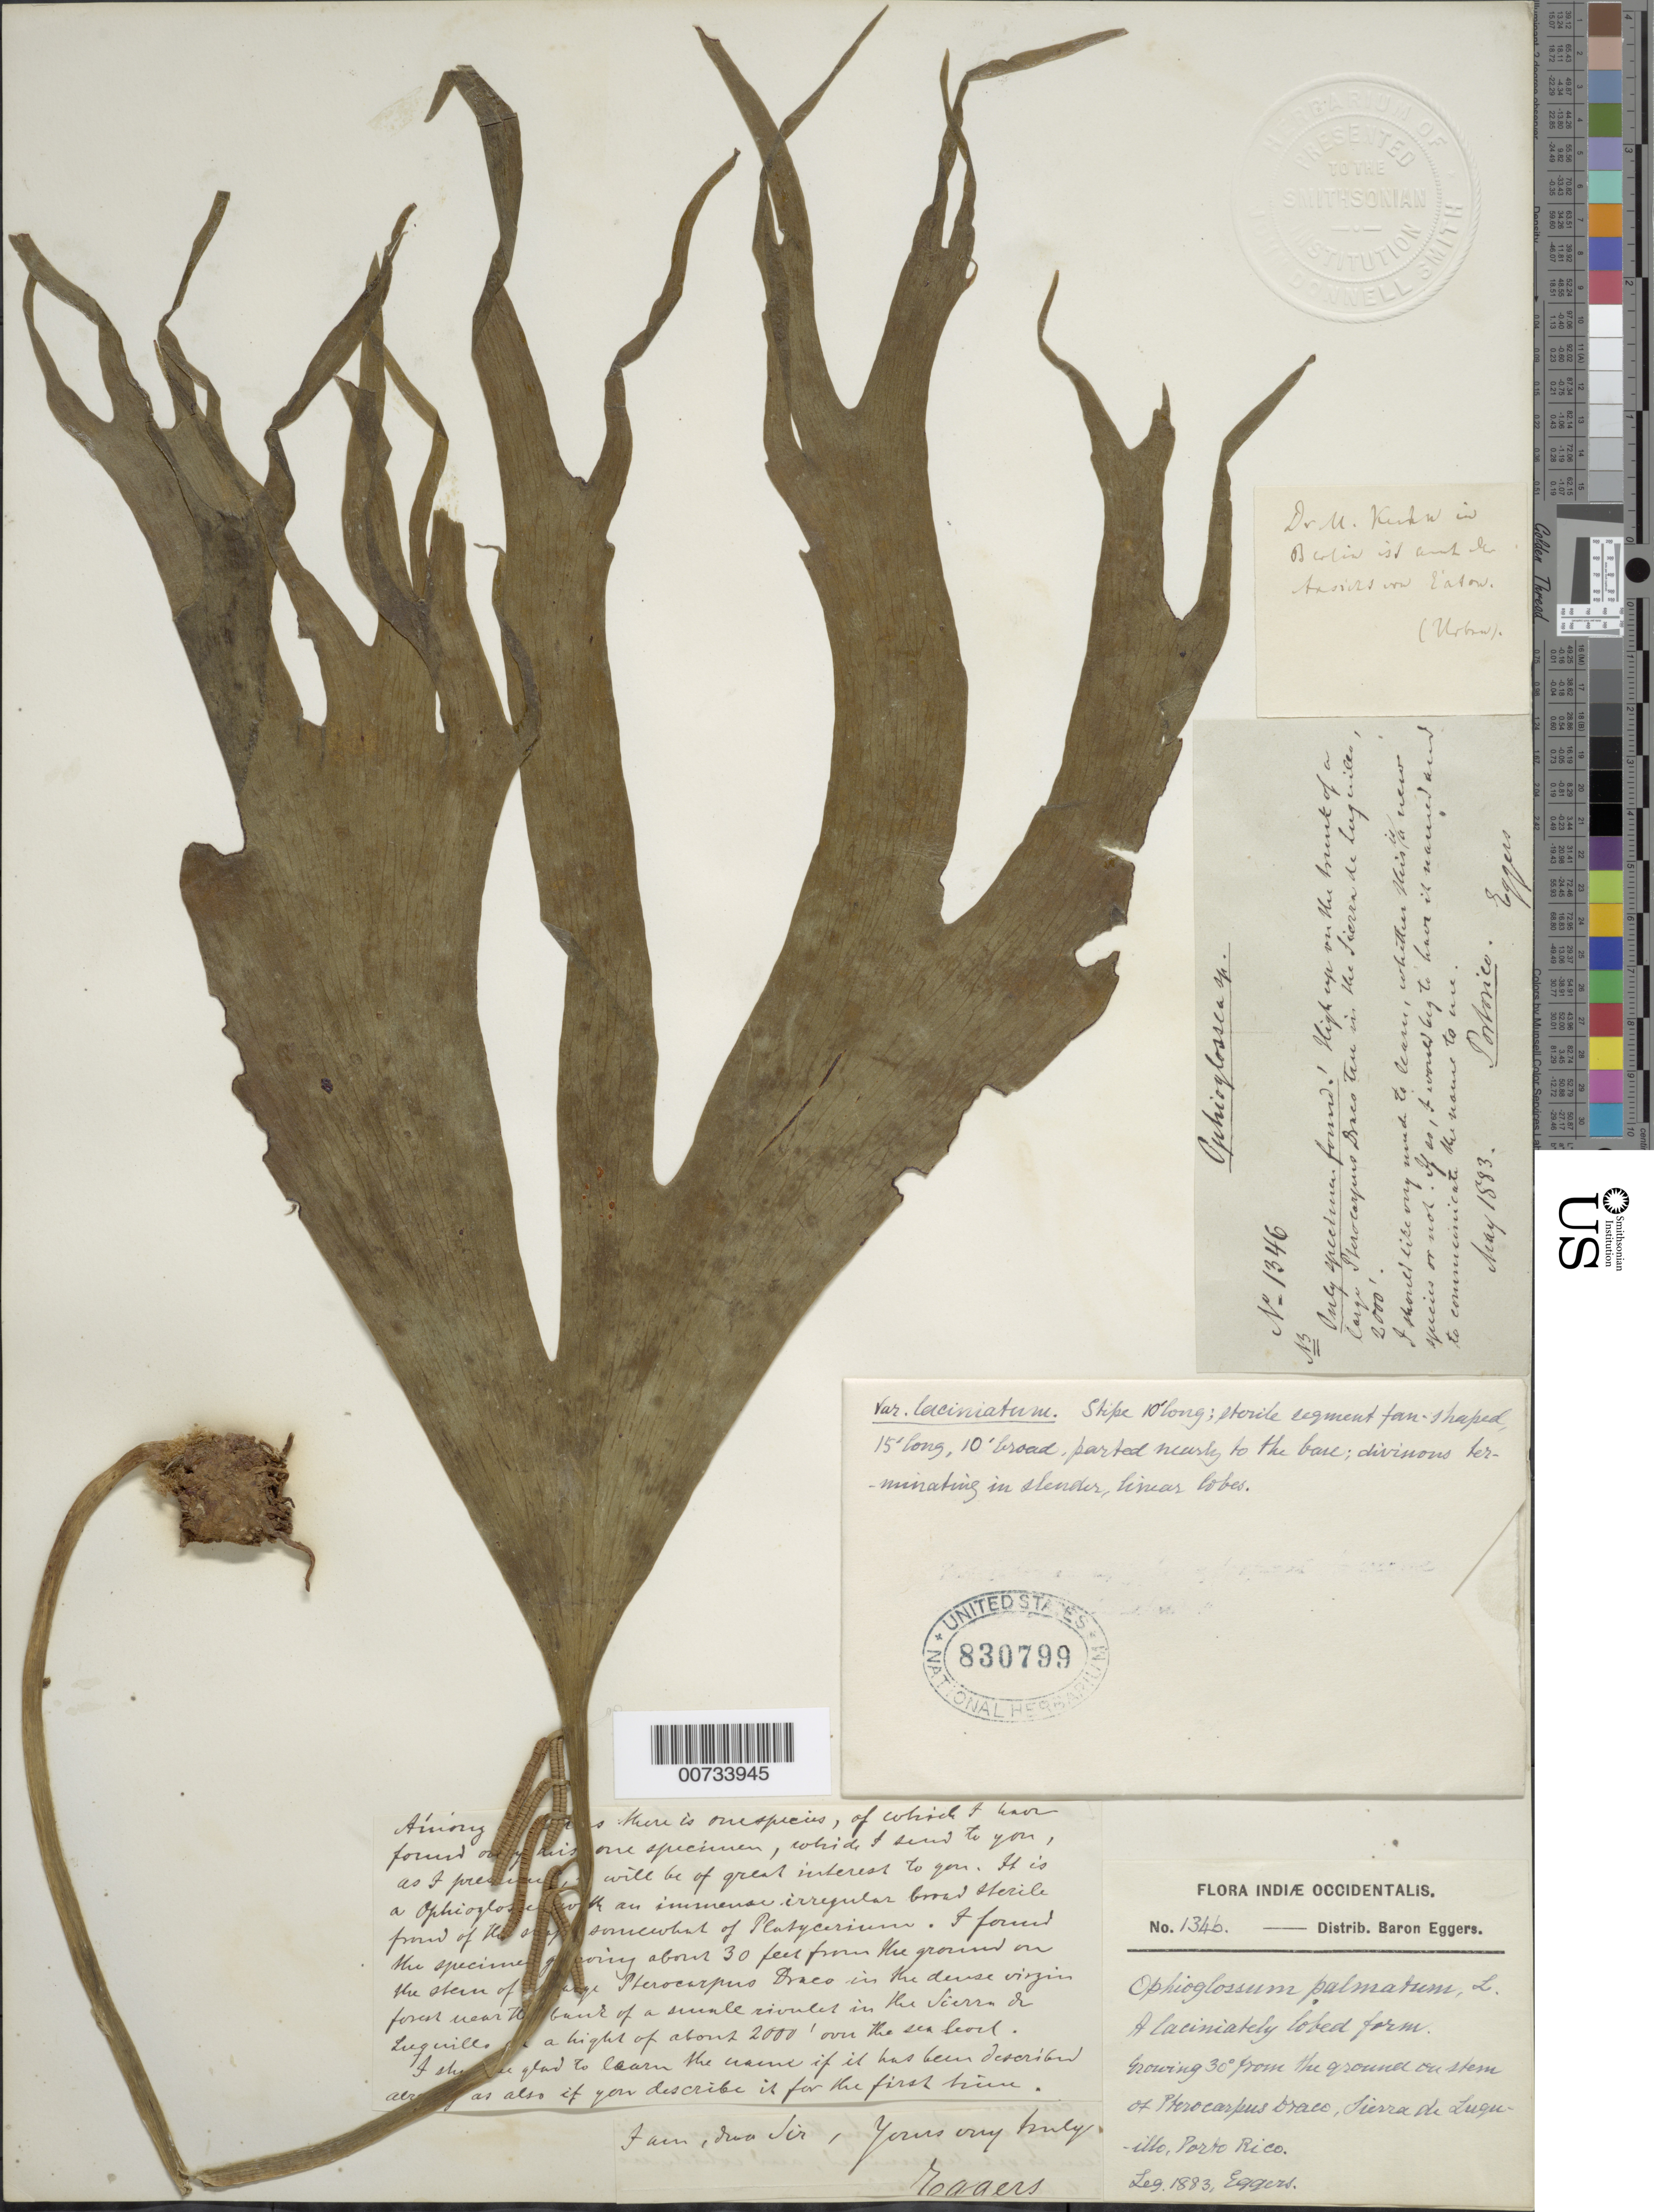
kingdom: Plantae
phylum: Tracheophyta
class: Polypodiopsida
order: Ophioglossales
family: Ophioglossaceae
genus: Cheiroglossa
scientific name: Cheiroglossa palmata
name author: (L.) C. Presl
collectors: H. F. A. von Eggers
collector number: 1346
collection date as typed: May 1883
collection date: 1883-05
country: Puerto Rico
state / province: Luquillo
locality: Sierra de Luquillo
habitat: High up on the trunk of a large Pterocarpus tree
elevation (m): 610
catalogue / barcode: US 830799